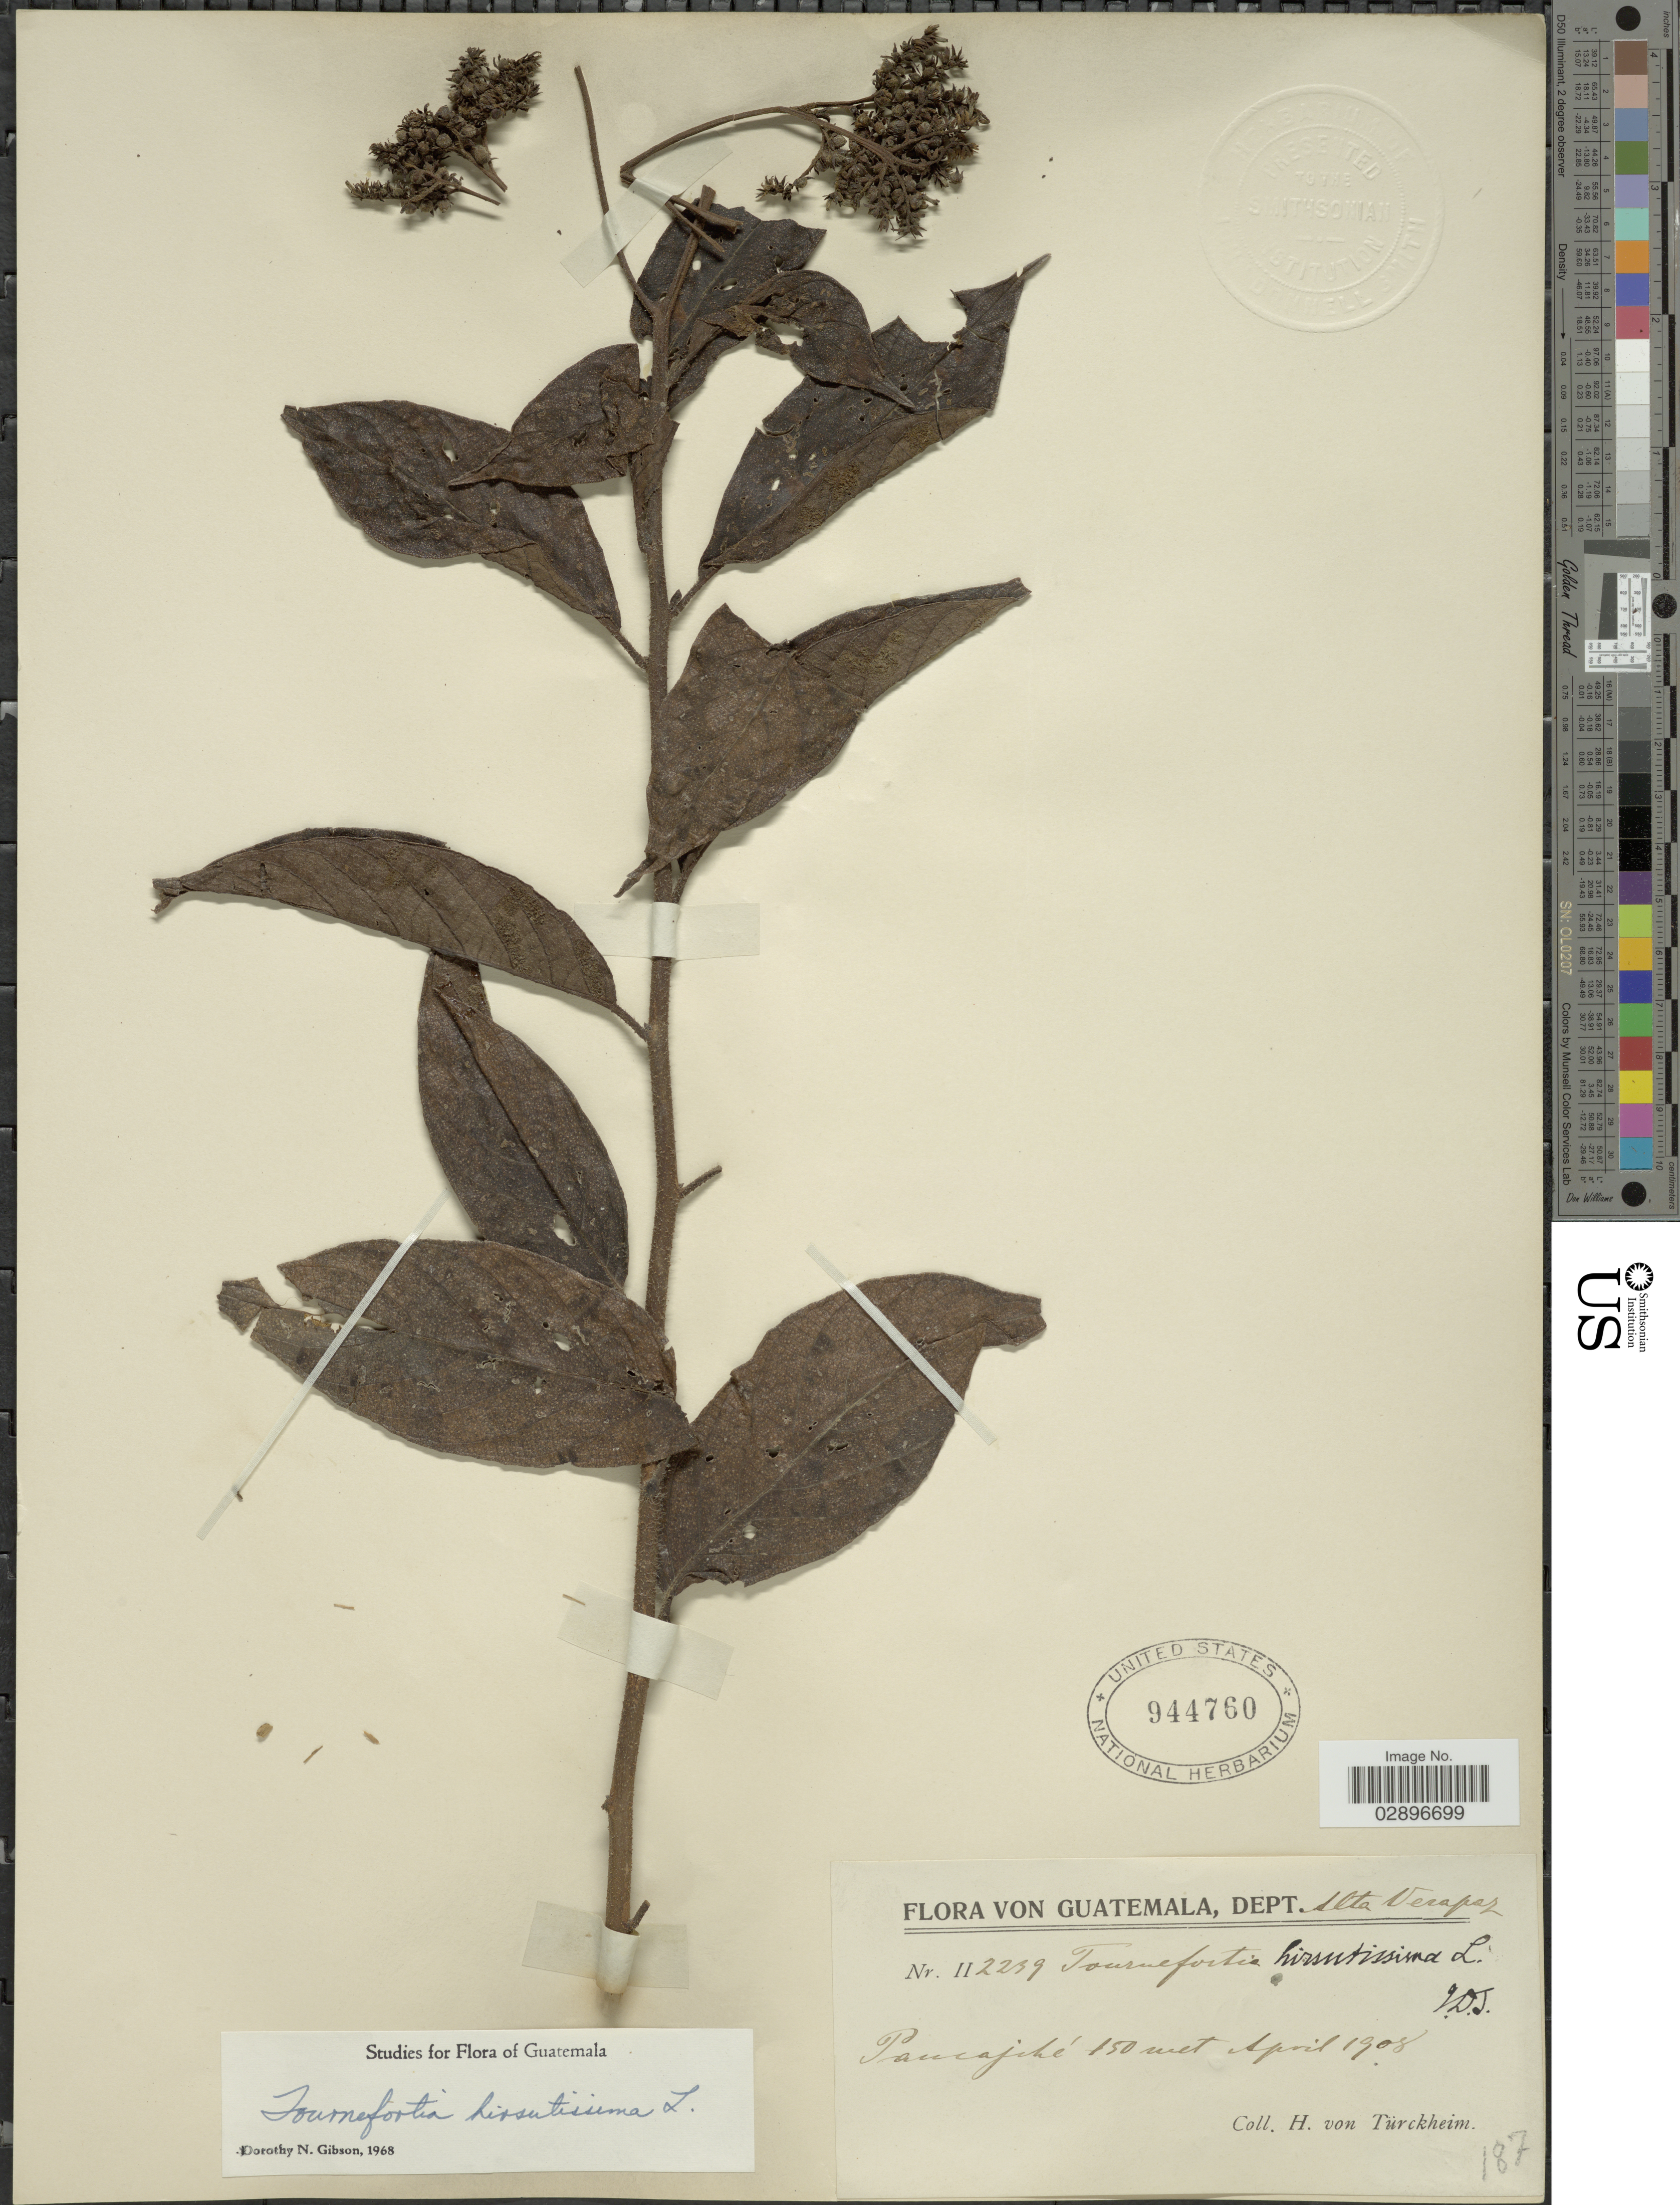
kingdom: Plantae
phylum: Tracheophyta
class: Magnoliopsida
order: Boraginales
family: Heliotropiaceae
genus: Tournefortia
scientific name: Tournefortia hirsutissima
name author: L.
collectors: H. von Türckheim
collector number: II2239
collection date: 1908-04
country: Guatemala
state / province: Alta Verapaz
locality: Dept. Alta Verapaz, Pancajché.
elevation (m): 150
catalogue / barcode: US 944760